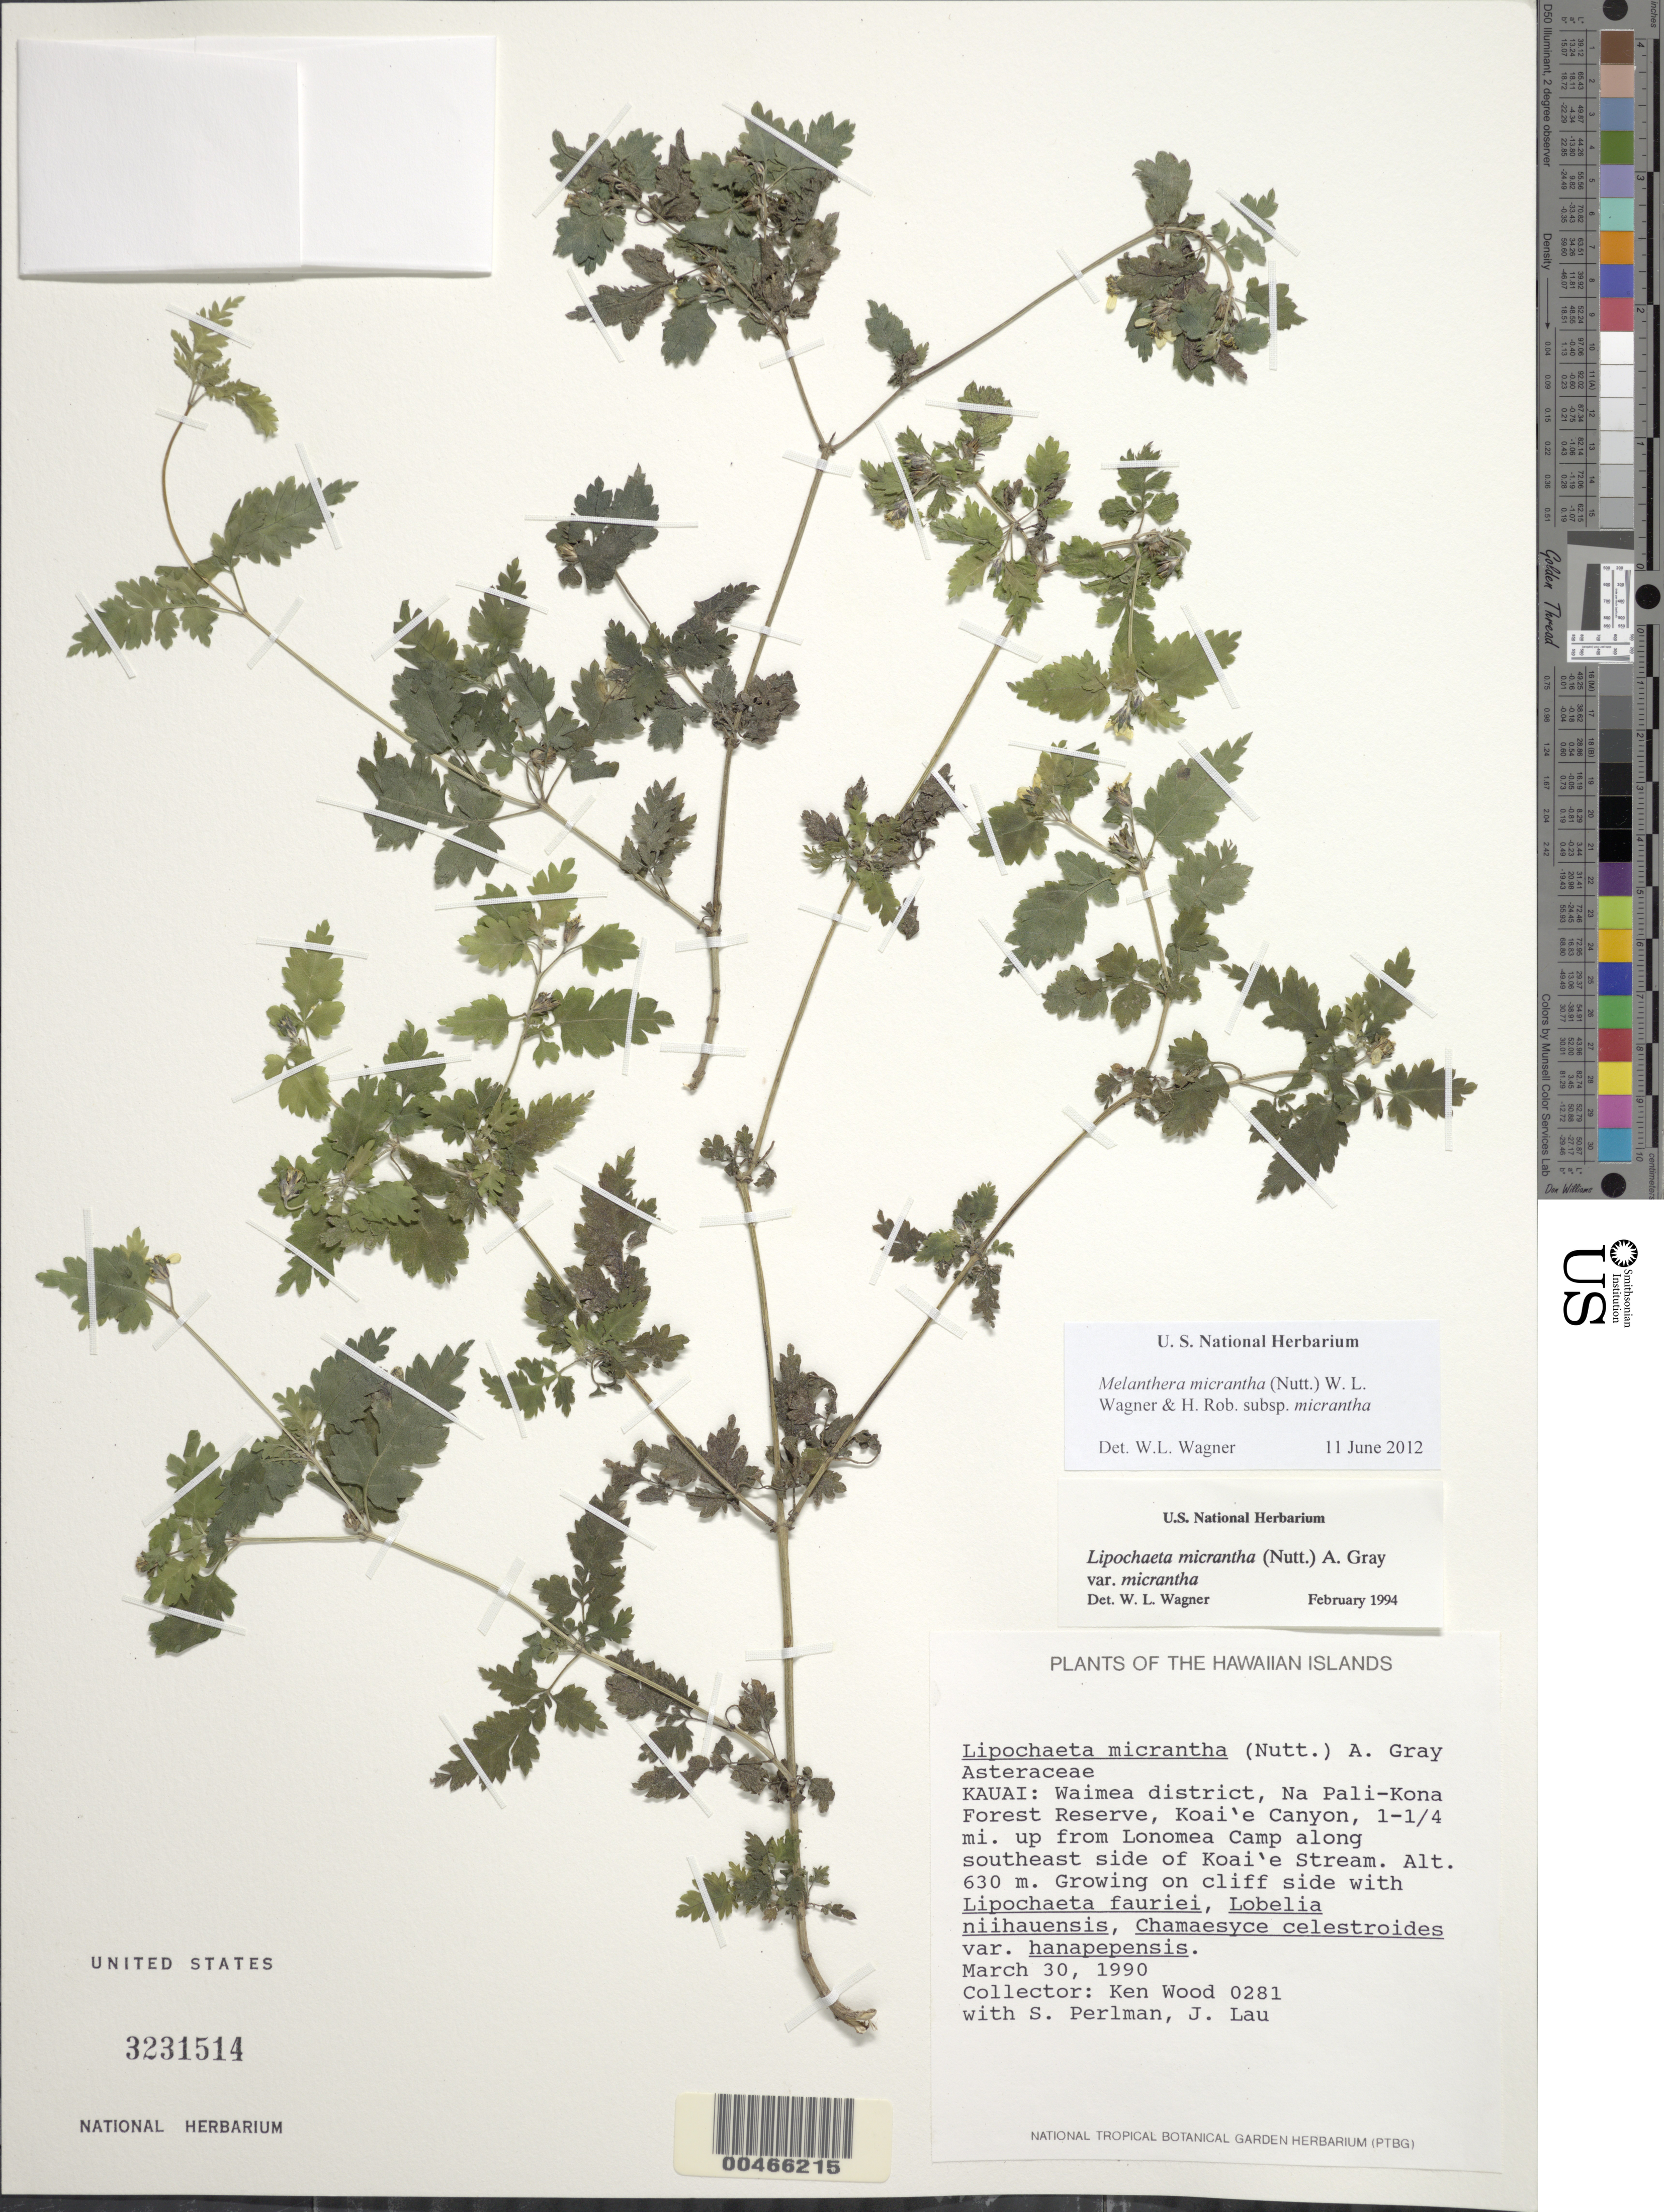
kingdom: Plantae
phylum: Tracheophyta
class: Magnoliopsida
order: Asterales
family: Asteraceae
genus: Wollastonia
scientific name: Wollastonia micrantha subsp. micrantha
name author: (Nutt.) Orchard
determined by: Wagner, W. L., (BOT), Smithsonian Institution - National Museum of Natural History (UNITED STATES)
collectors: K. R. Wood, S. P. Perlman & J. Lau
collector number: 0281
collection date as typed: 30 Mar 1990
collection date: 1990-03-30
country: United States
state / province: Hawaii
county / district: Kauai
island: Kaua'i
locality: Waimea district, Na Pali-Kona Forest Reserve, Koai'e Canyon, 1.25 mi up from Lonomea Camp along SE side of Koai'e Stream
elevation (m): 630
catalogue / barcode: US 3231514